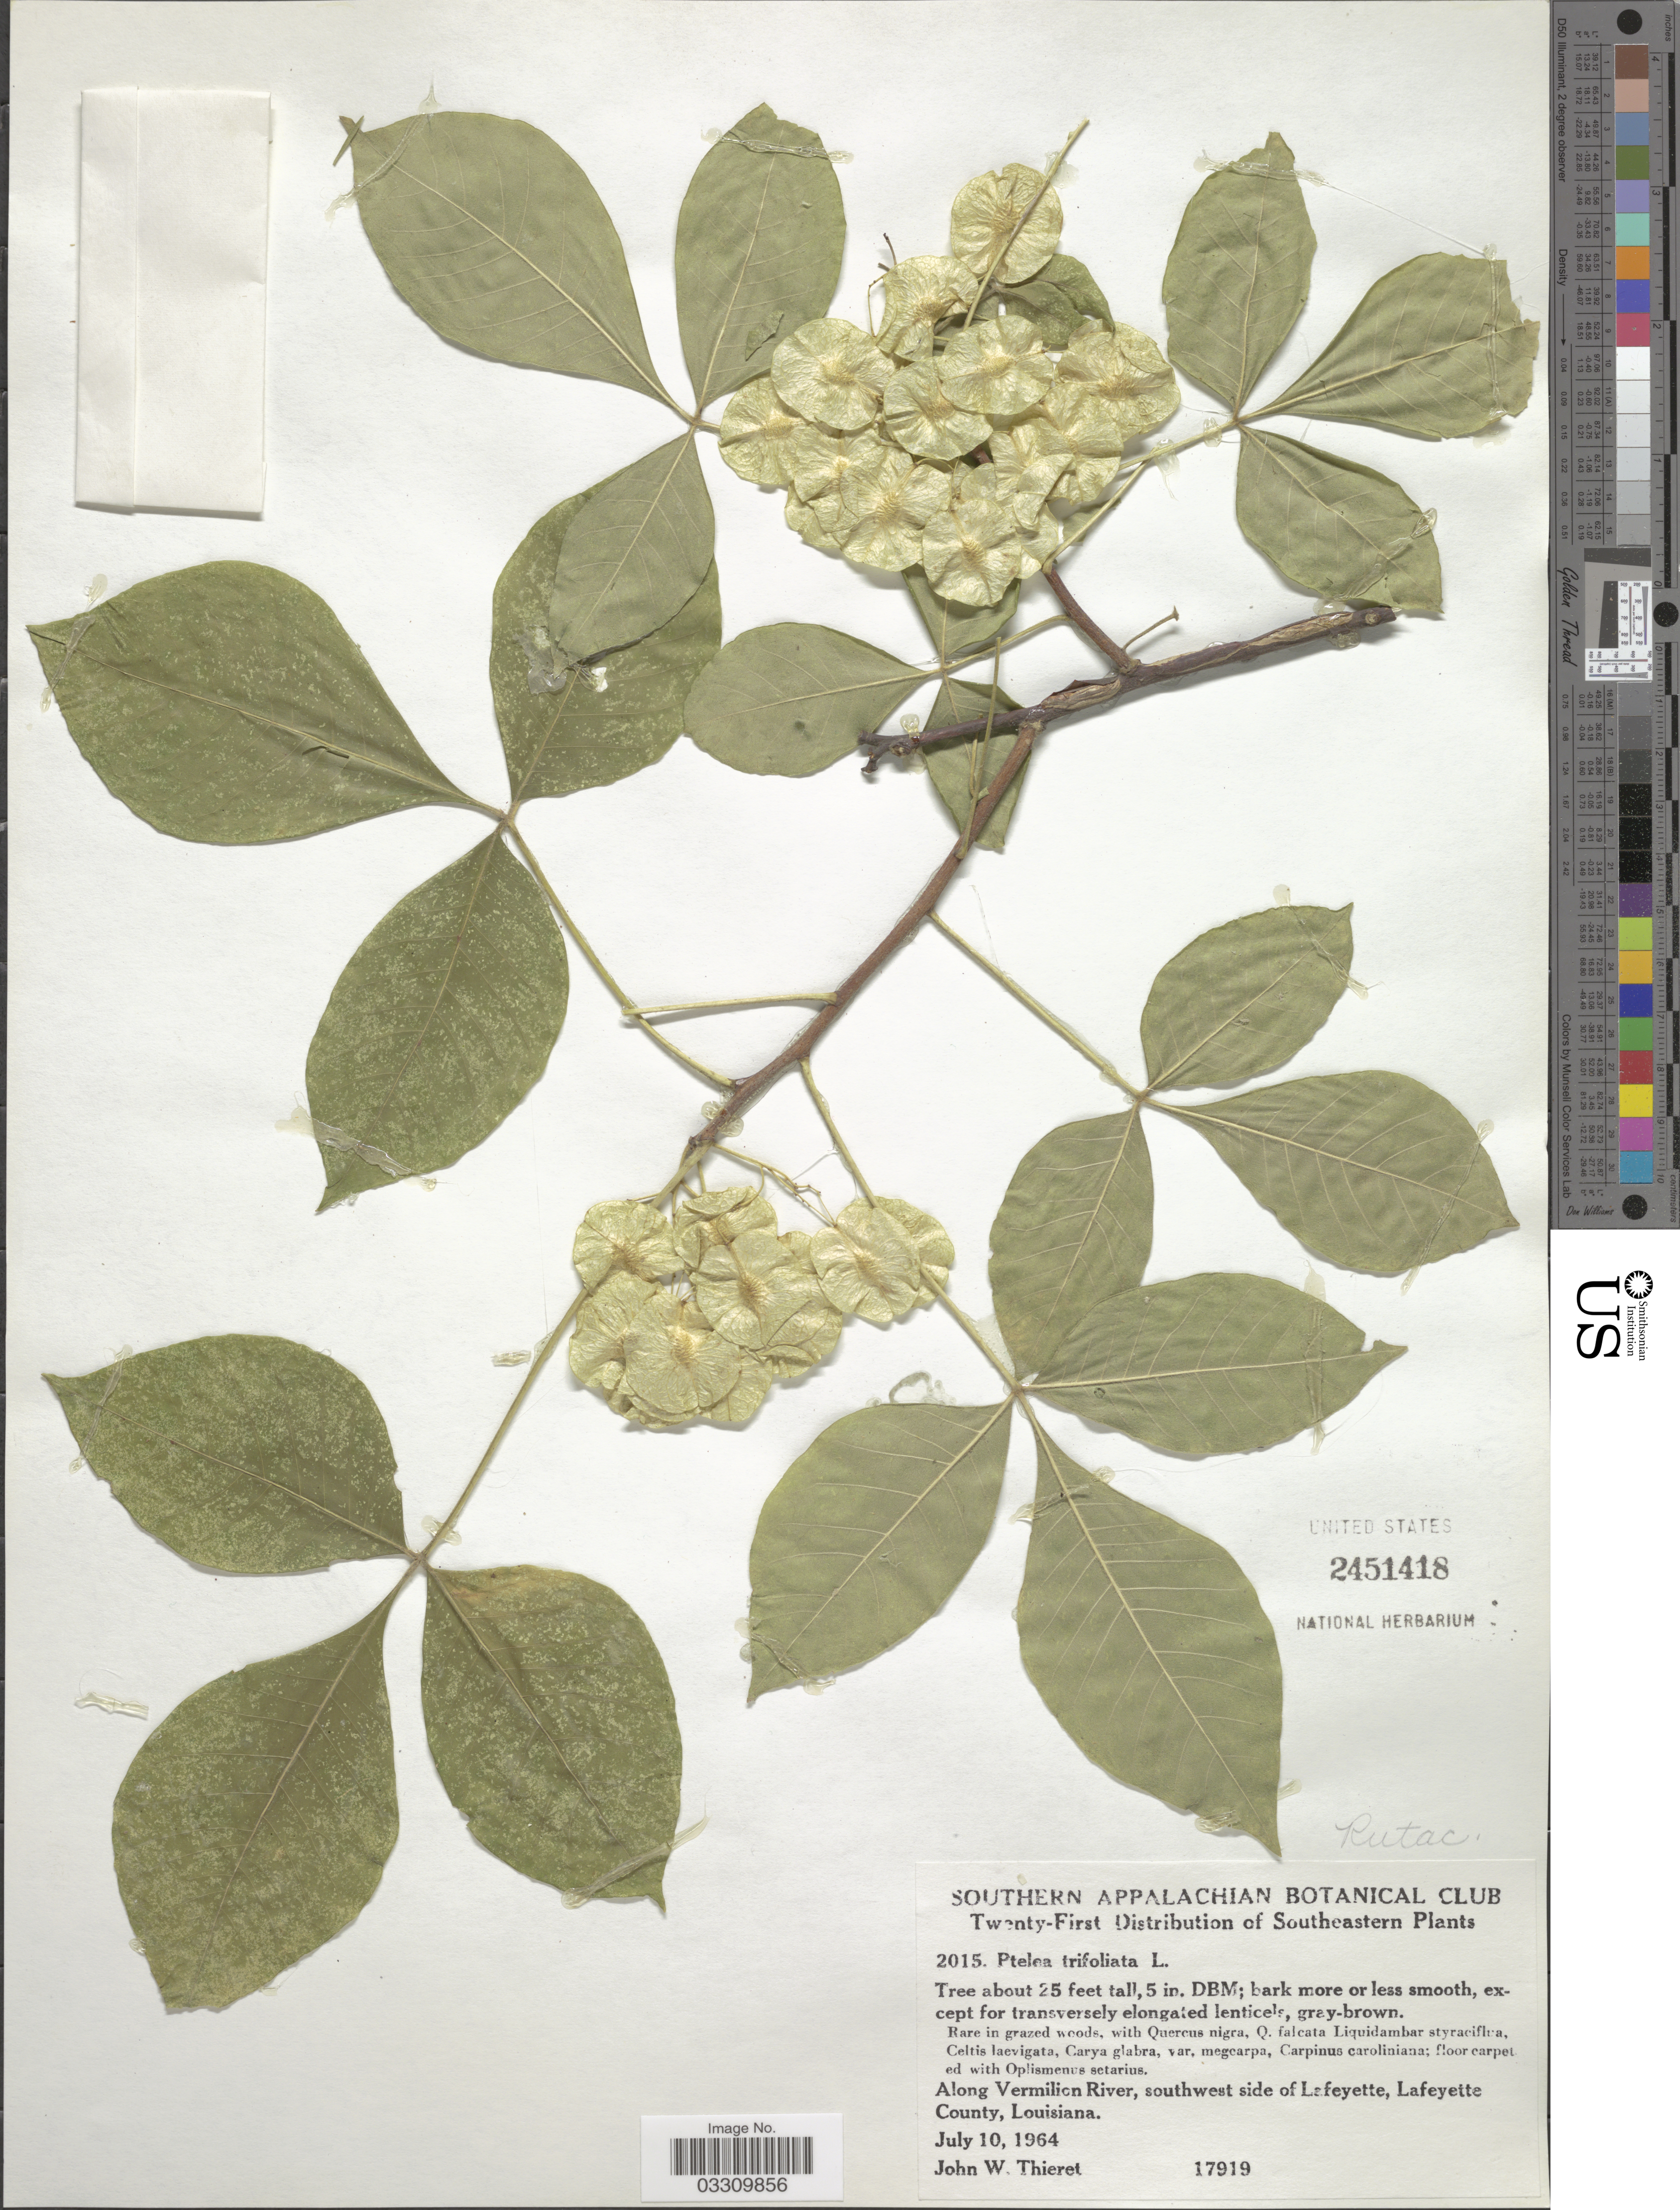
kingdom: Plantae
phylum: Tracheophyta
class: Magnoliopsida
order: Sapindales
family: Rutaceae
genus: Ptelea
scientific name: Ptelea trifoliata var. trifoliata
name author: L.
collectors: J. W. Thieret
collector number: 17919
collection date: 1964-07-10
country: United States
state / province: Louisiana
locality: Southeastern. Along Vermilion River, southwest side of Lafeyette, Lafeyette County.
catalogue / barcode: US 2451418